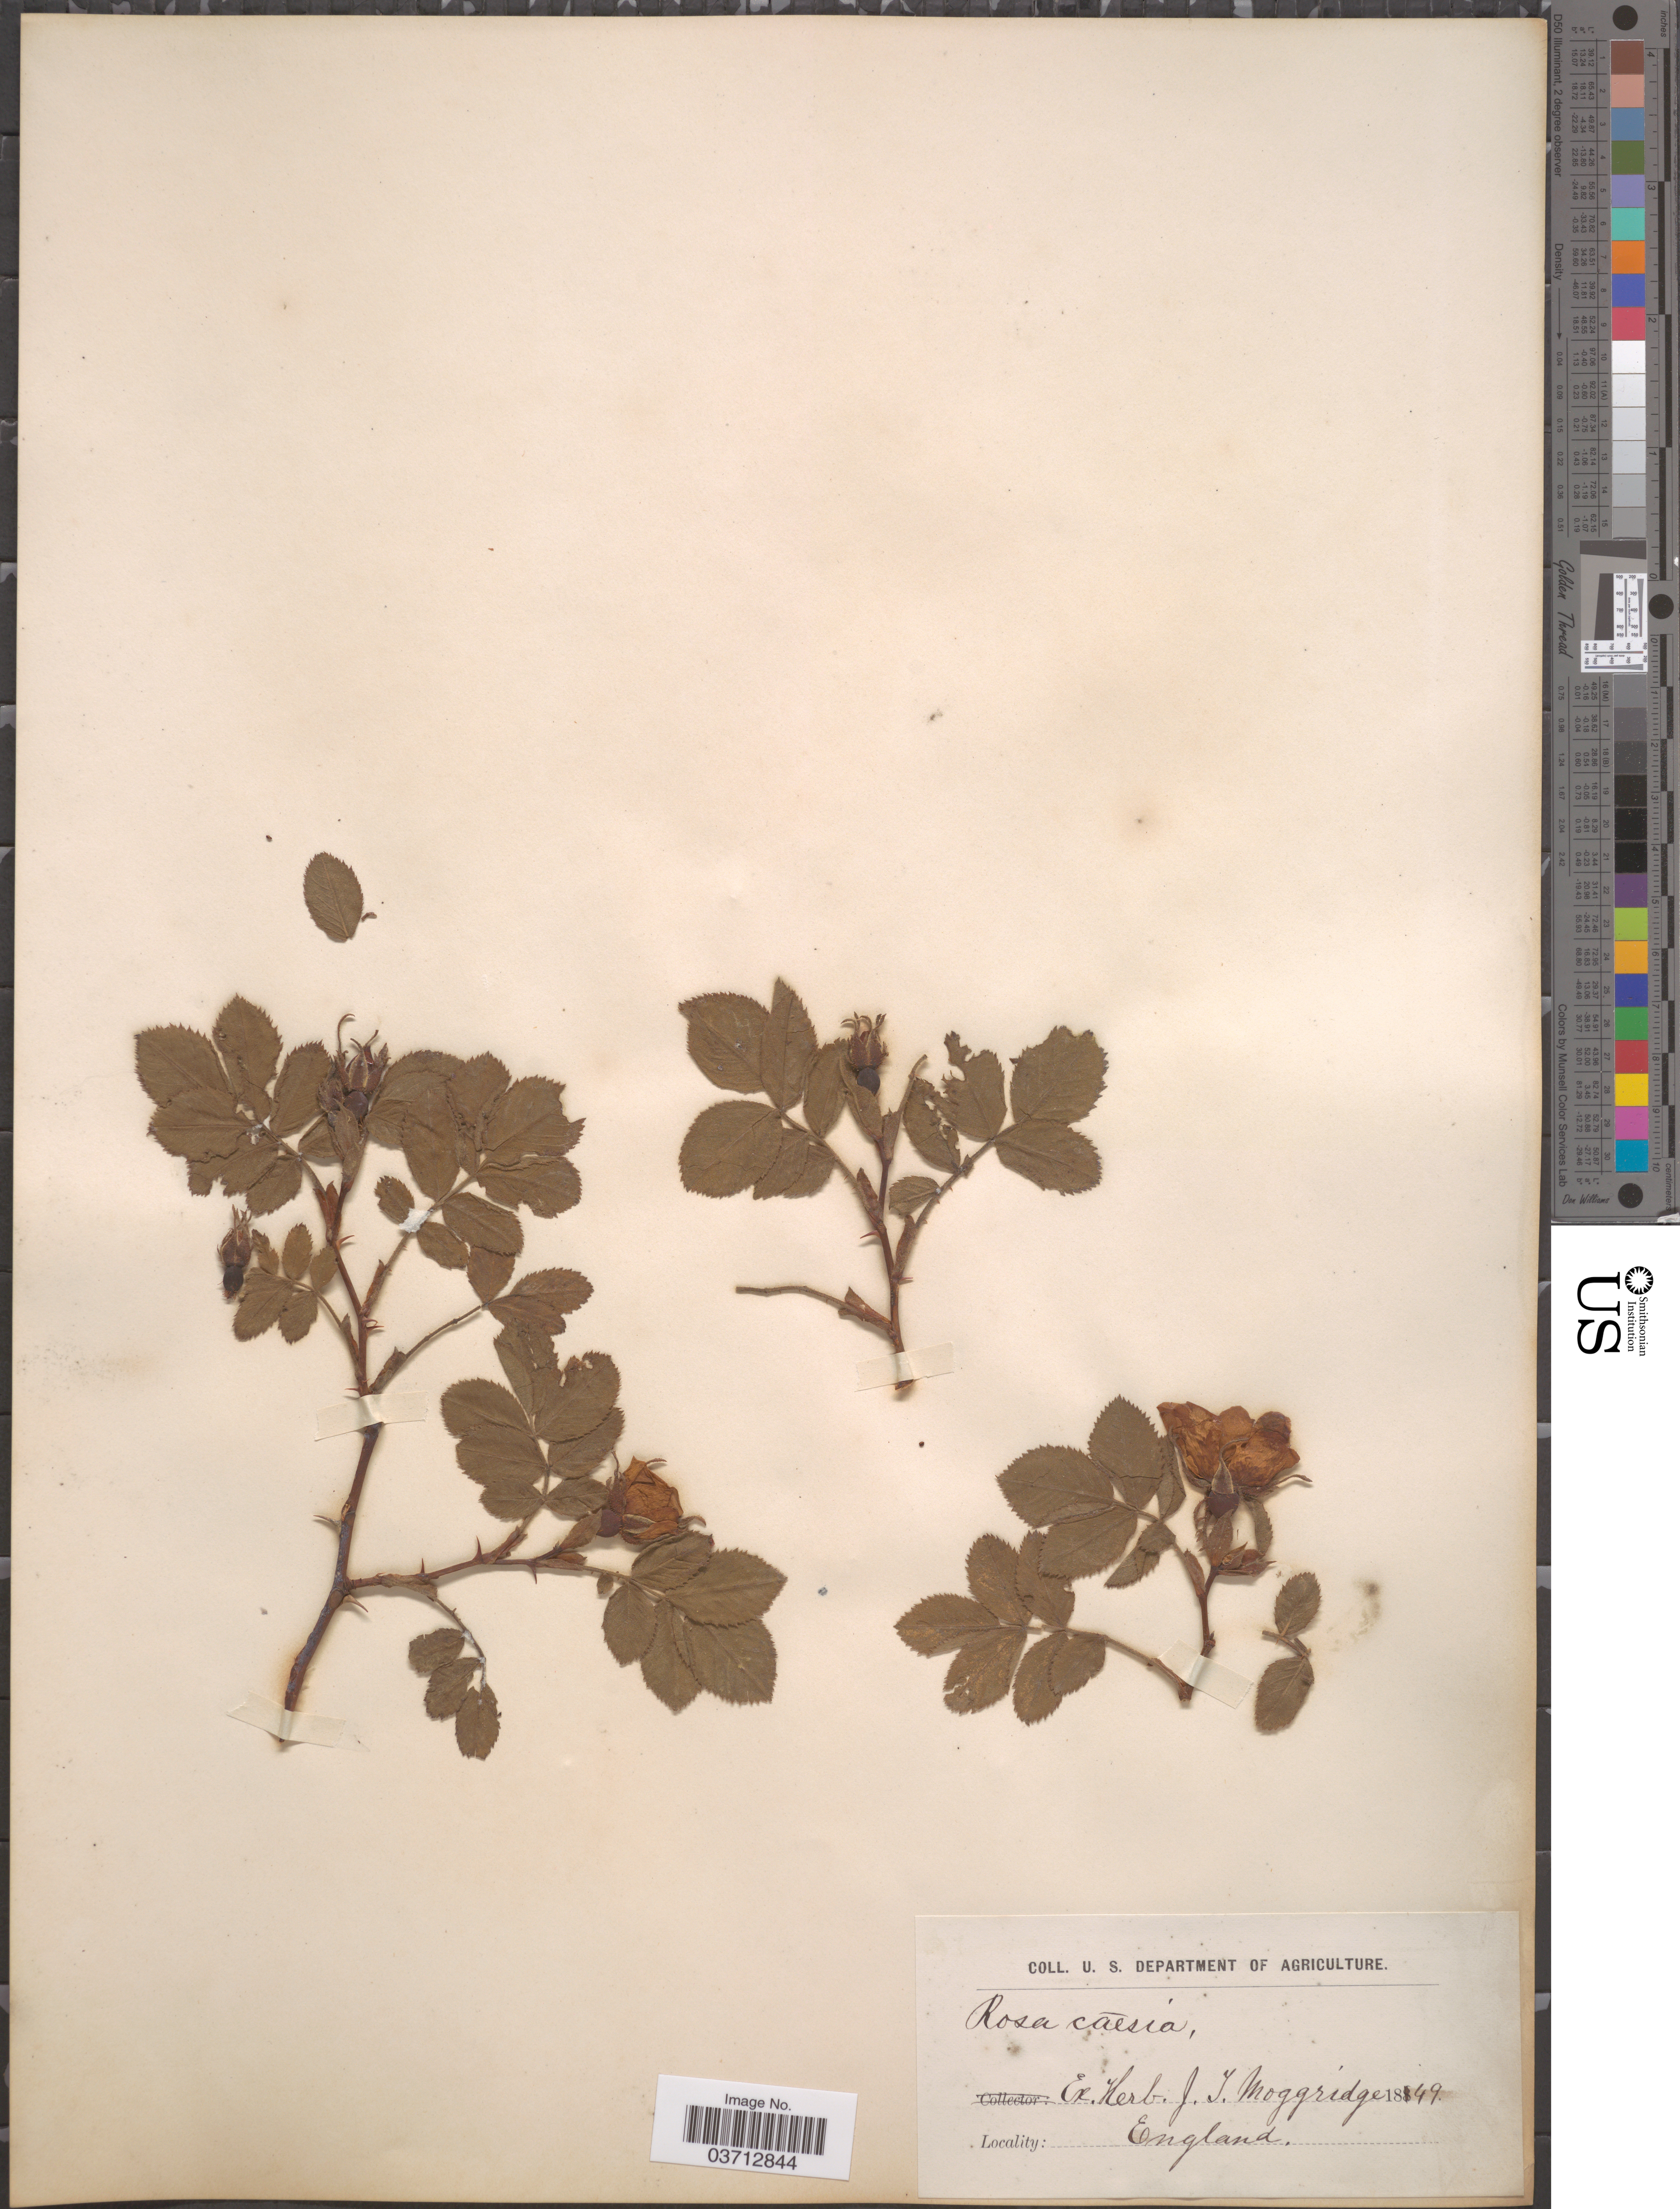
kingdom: Plantae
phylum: Tracheophyta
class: Magnoliopsida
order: Rosales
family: Rosaceae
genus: Rosa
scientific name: Rosa caesia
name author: Sm.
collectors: ex herb. J.T. Moggridge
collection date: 1849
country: United Kingdom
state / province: England